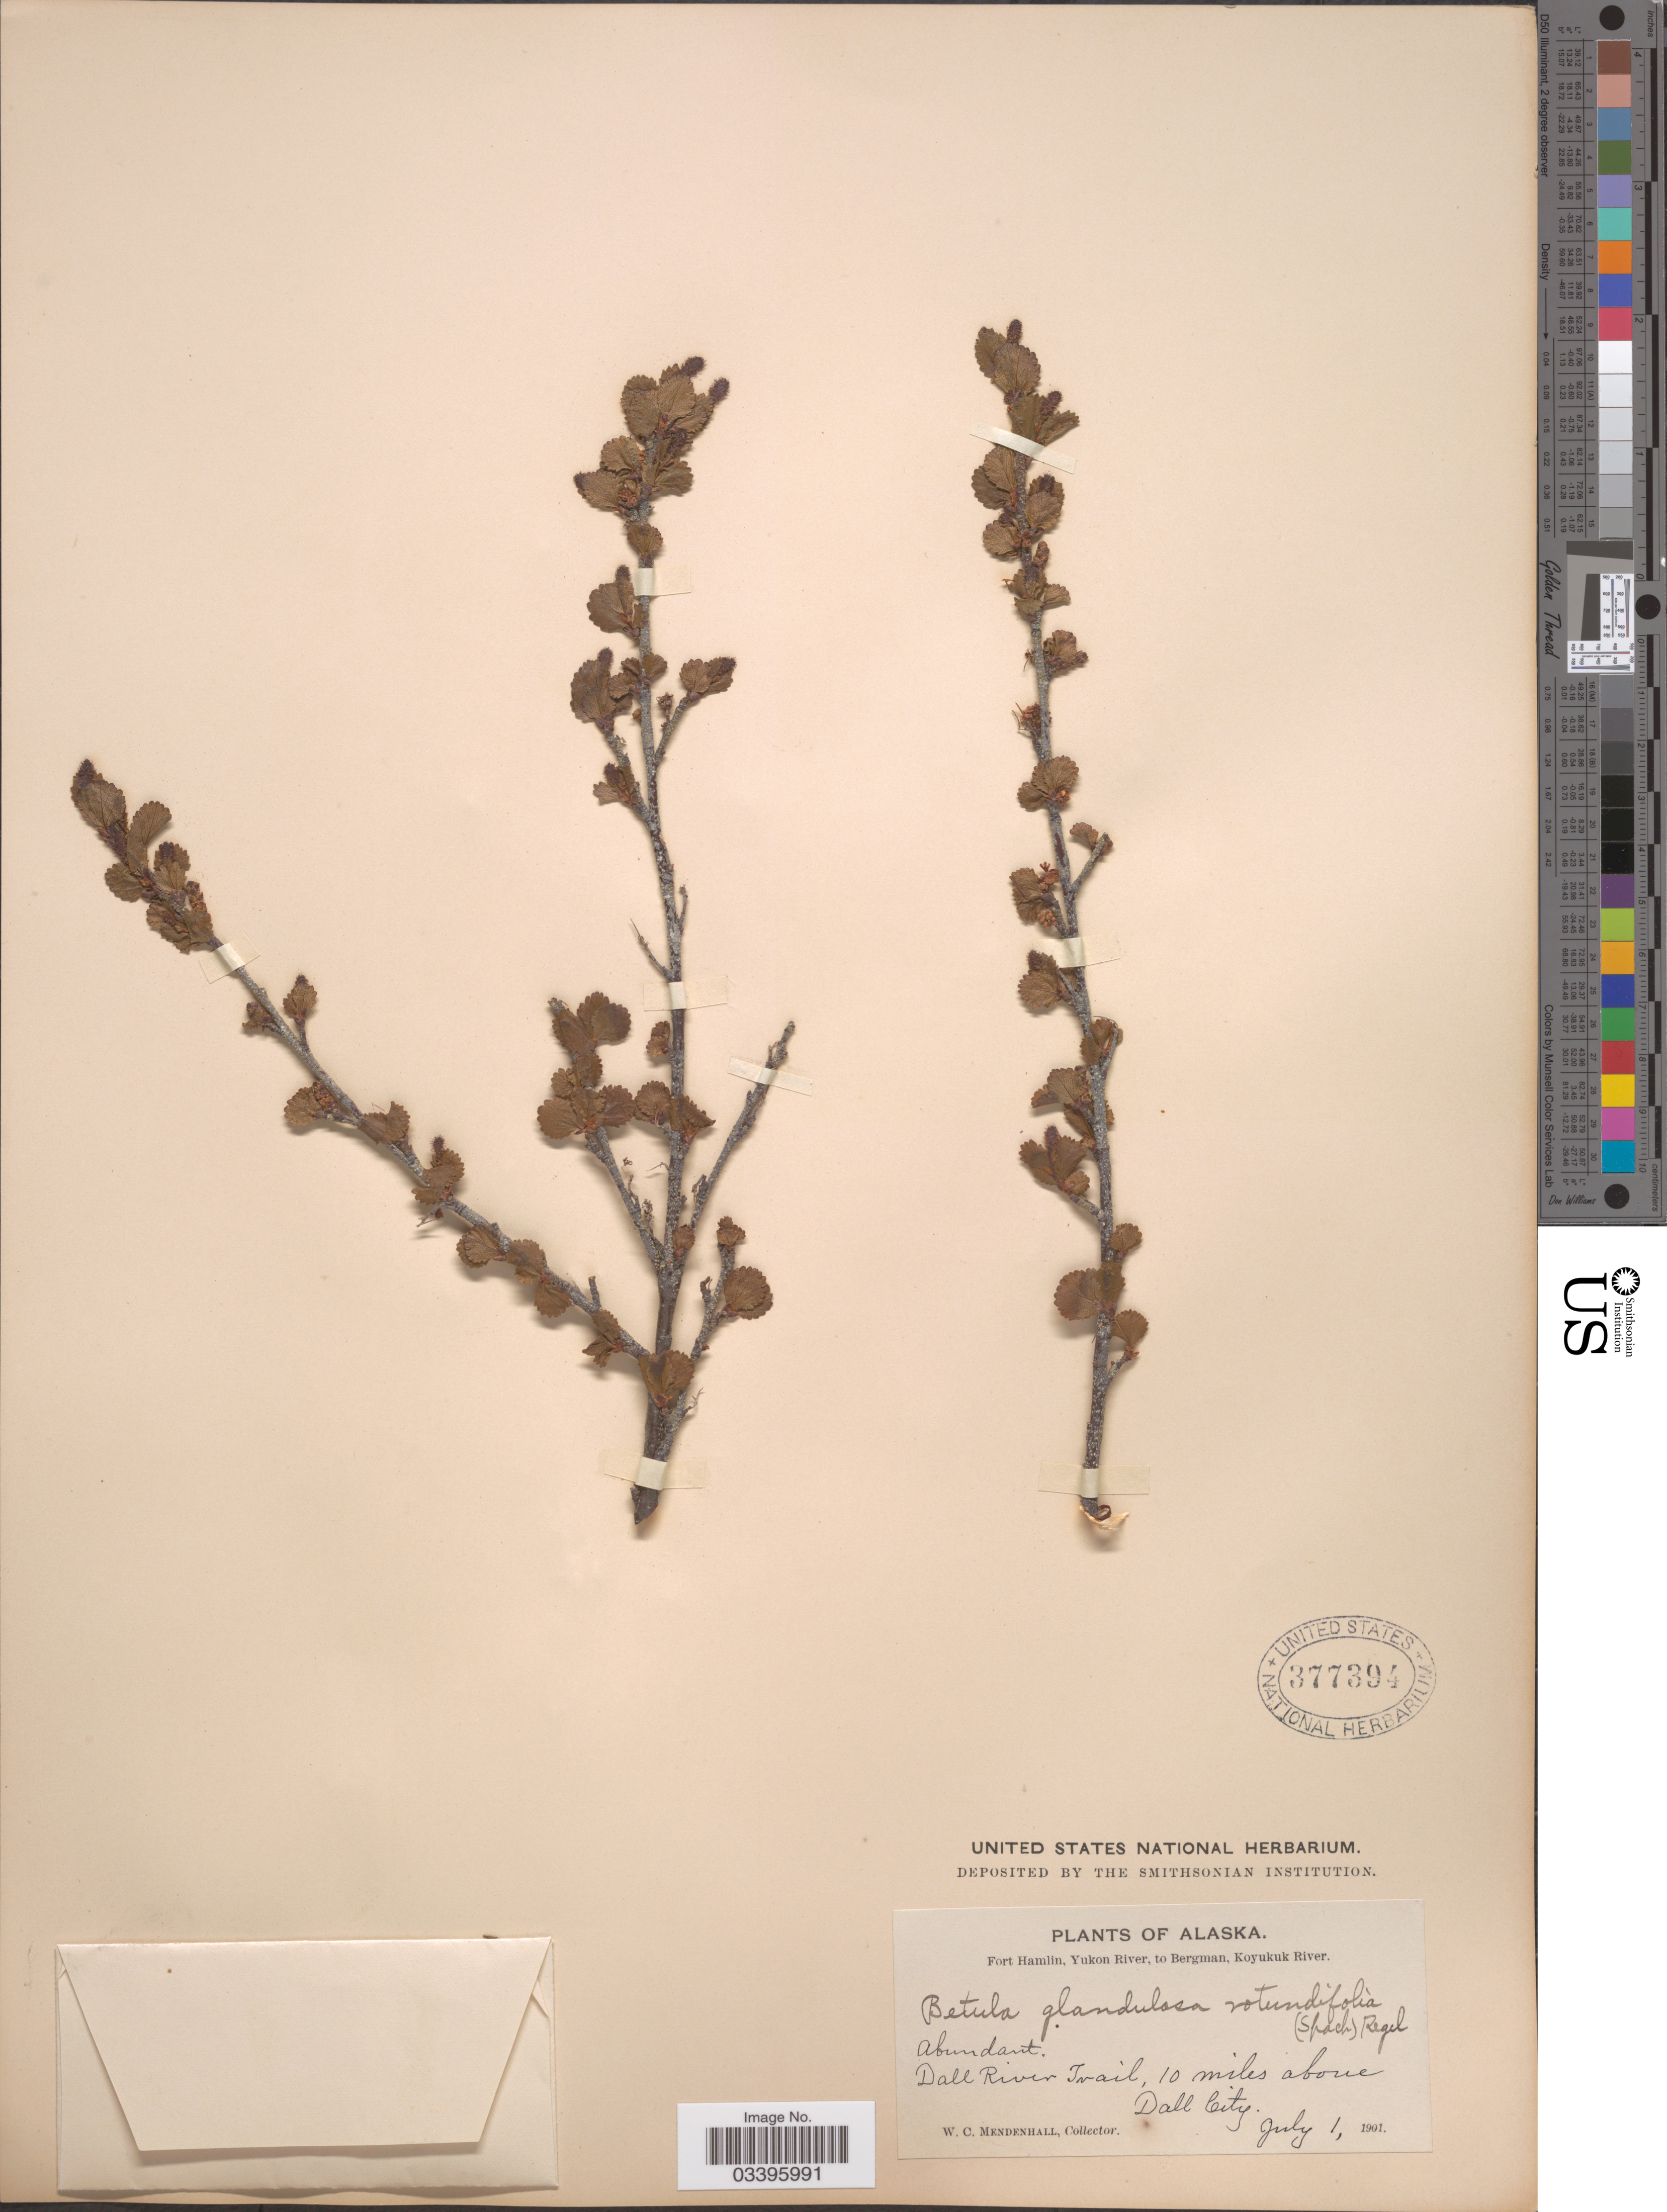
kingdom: Plantae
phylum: Tracheophyta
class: Magnoliopsida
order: Fagales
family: Betulaceae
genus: Betula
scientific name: Betula nana subsp. exilis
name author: L.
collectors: W. Mendenhall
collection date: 1901-07-01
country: United States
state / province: Alaska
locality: Fort Hamlin, Yukon River, to Bergman, Koyukuk River. Dall River Trail, 10 miles above Dall City.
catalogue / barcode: US 377394